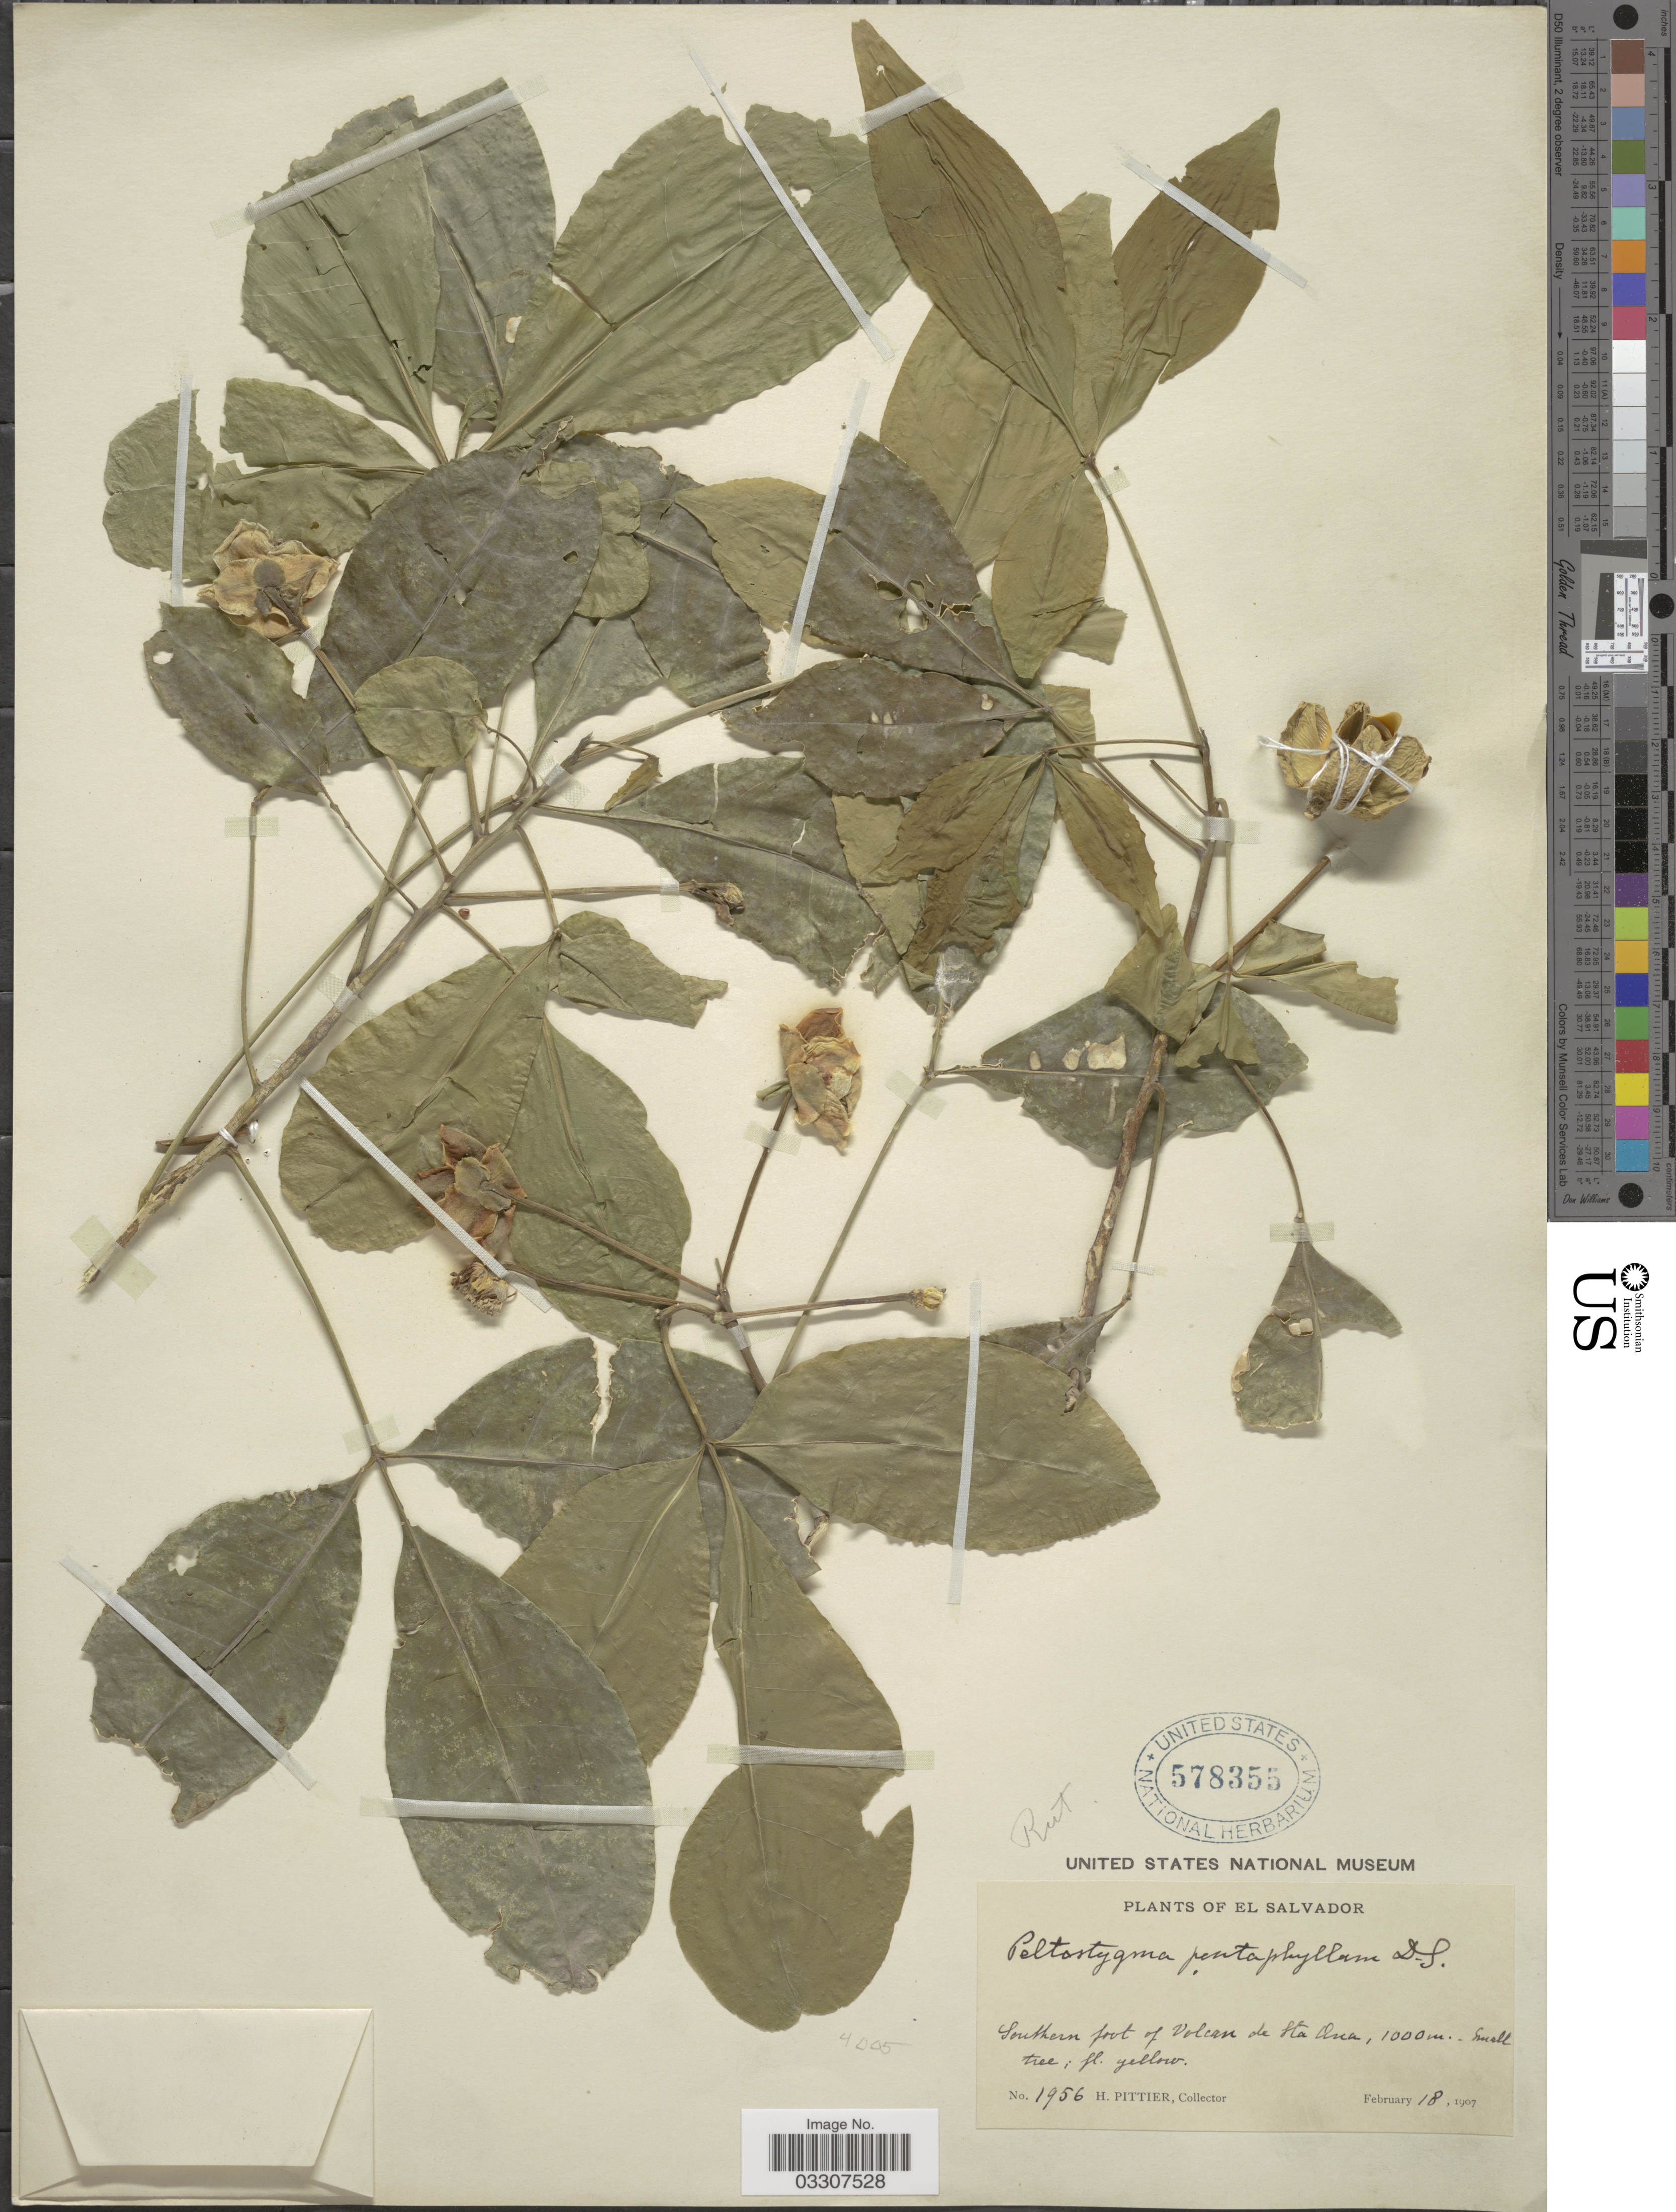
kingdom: Plantae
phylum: Tracheophyta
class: Magnoliopsida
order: Sapindales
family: Rutaceae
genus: Peltostigma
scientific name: Peltostigma pteleoides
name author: (Hook.) Walp.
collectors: H. F. Pittier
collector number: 1956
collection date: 1907-02-18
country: El Salvador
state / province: Santa Ana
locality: Southern foot of Volcan de Sta Ana.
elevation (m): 1000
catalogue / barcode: US 578355